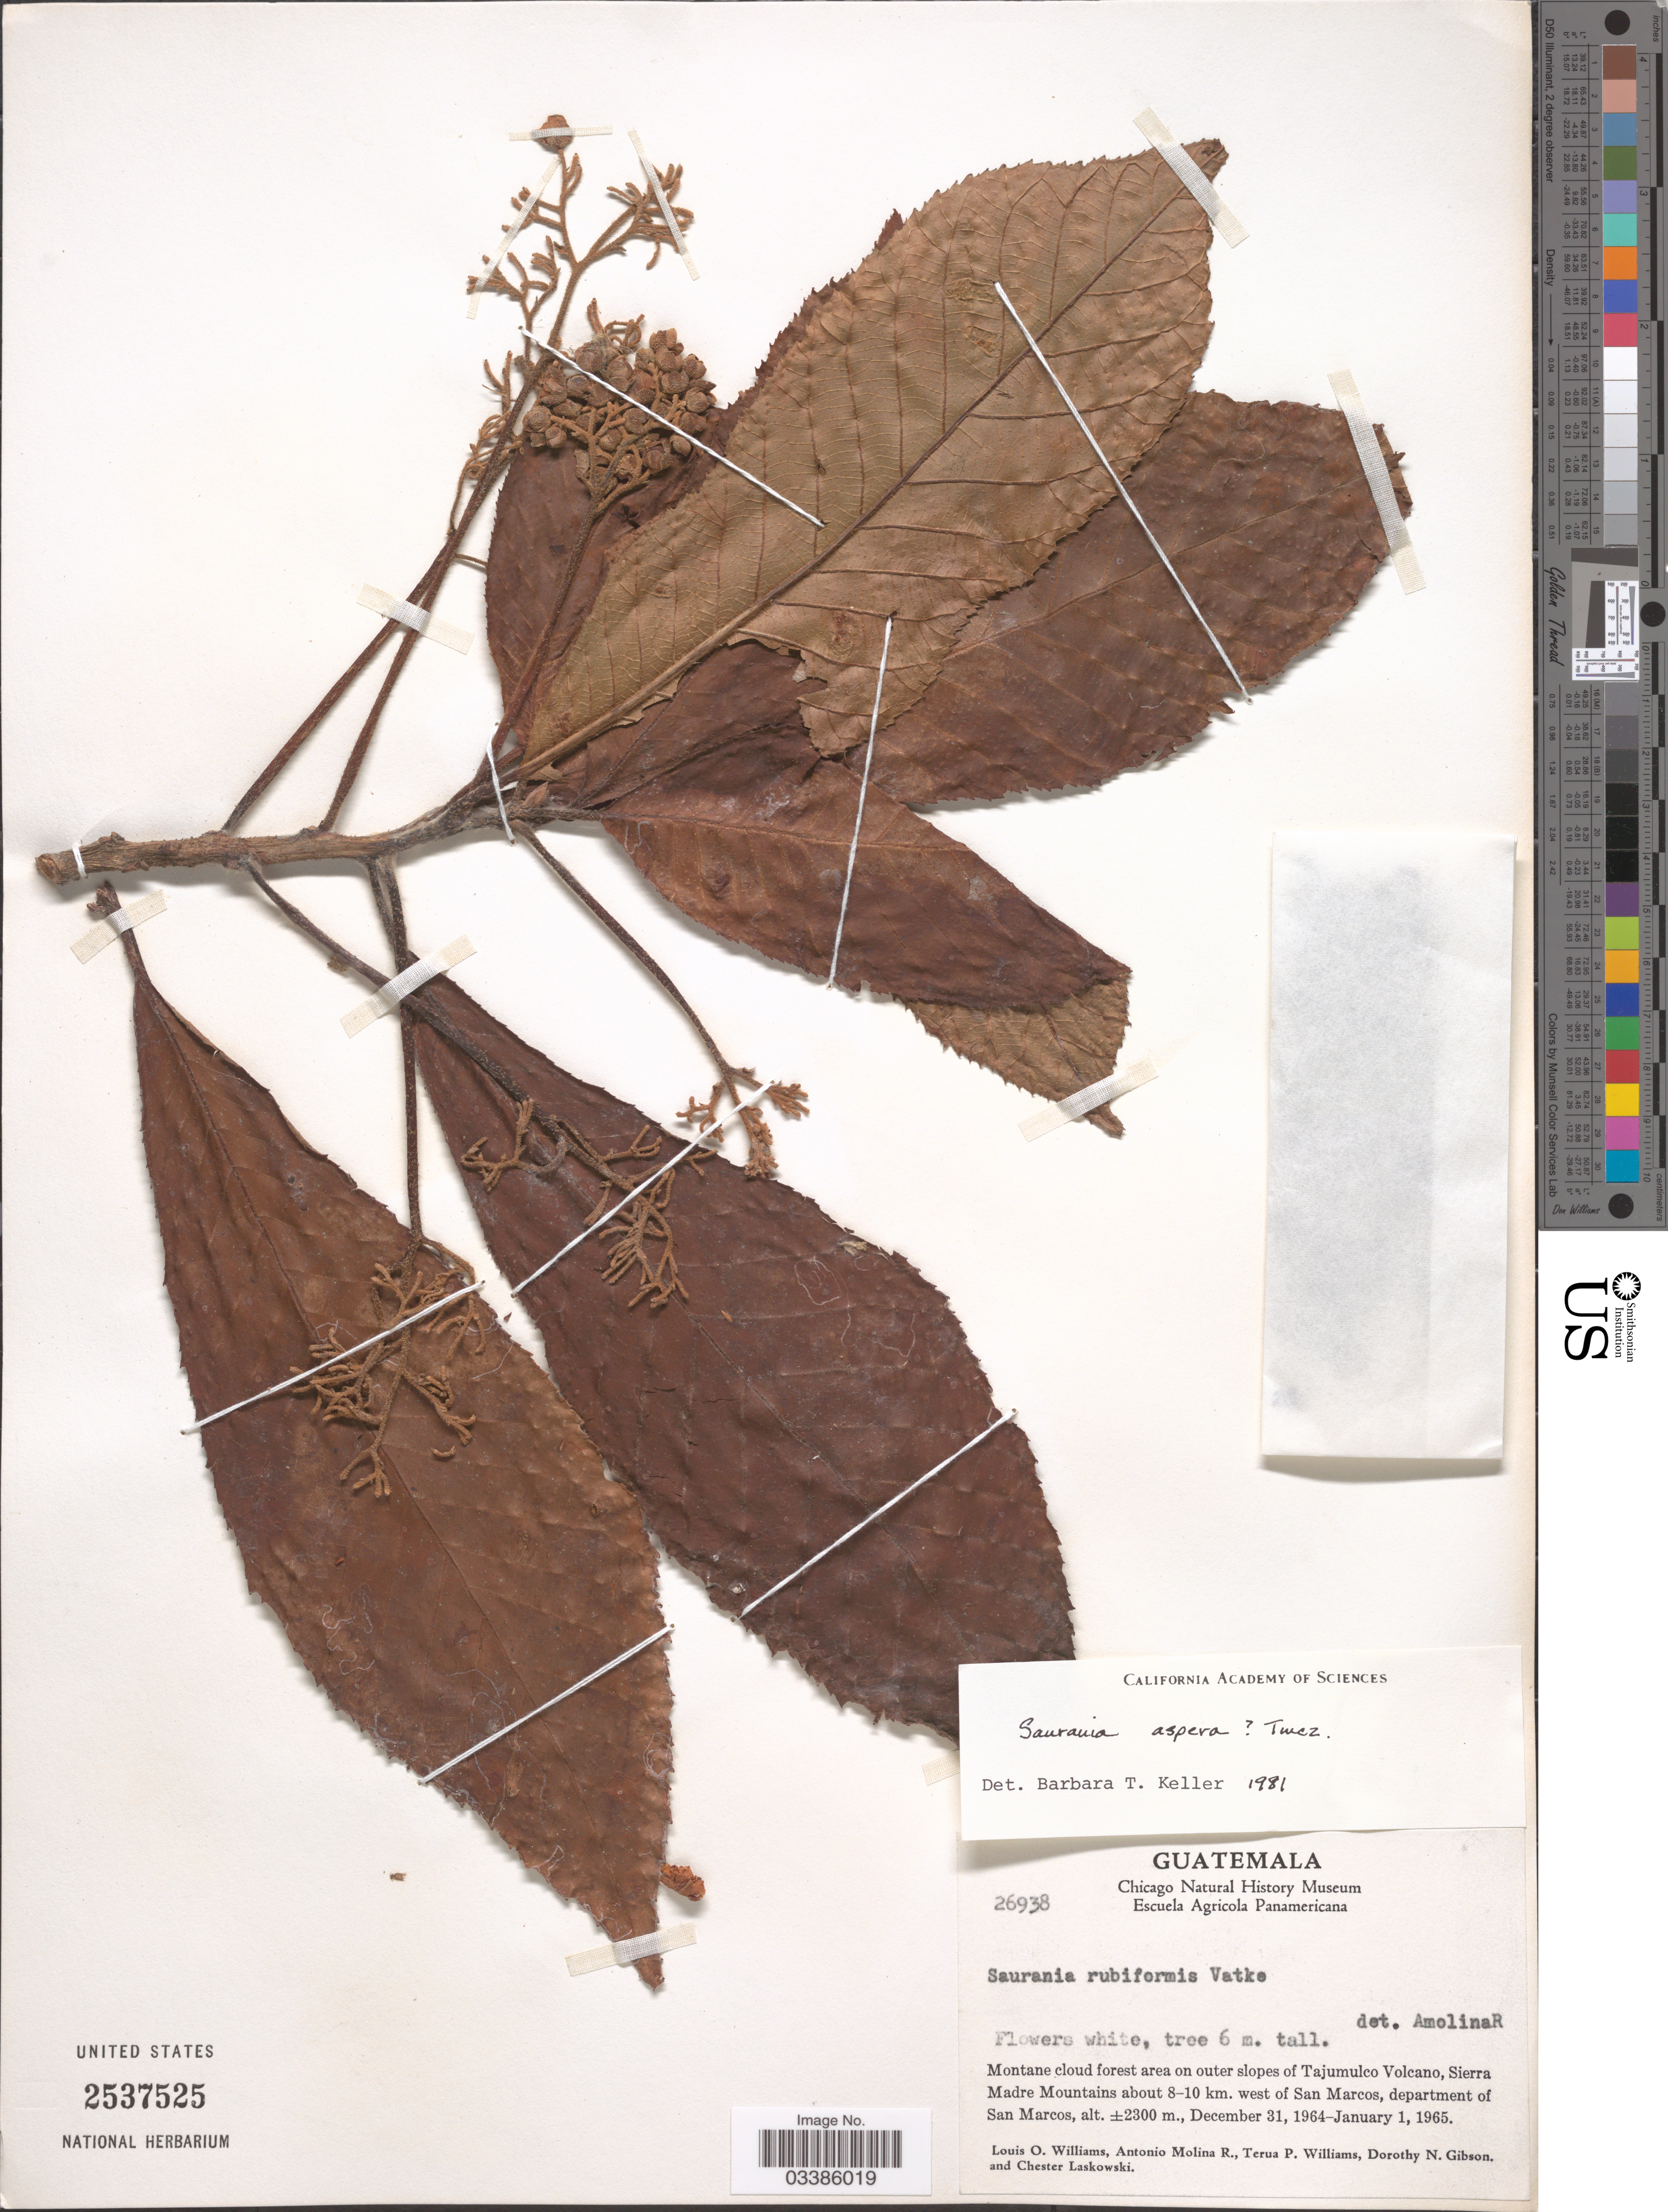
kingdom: Plantae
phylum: Tracheophyta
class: Magnoliopsida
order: Ericales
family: Actinidiaceae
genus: Saurauia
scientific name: Saurauia aspera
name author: Turcz.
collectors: L. O. Williams, A. Molina R., T. Williams, D. N. Gibson & C. Laskowski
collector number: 26938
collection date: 1964-12-31/1965-01-01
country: Guatemala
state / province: San Marcos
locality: Montane cloud forest area on outer slopes of Tajumulco Volcano, Sierra Madre Mountains about 8-10 km. west of San Marcos, department of San Marcos.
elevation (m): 2300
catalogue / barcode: US 2537525